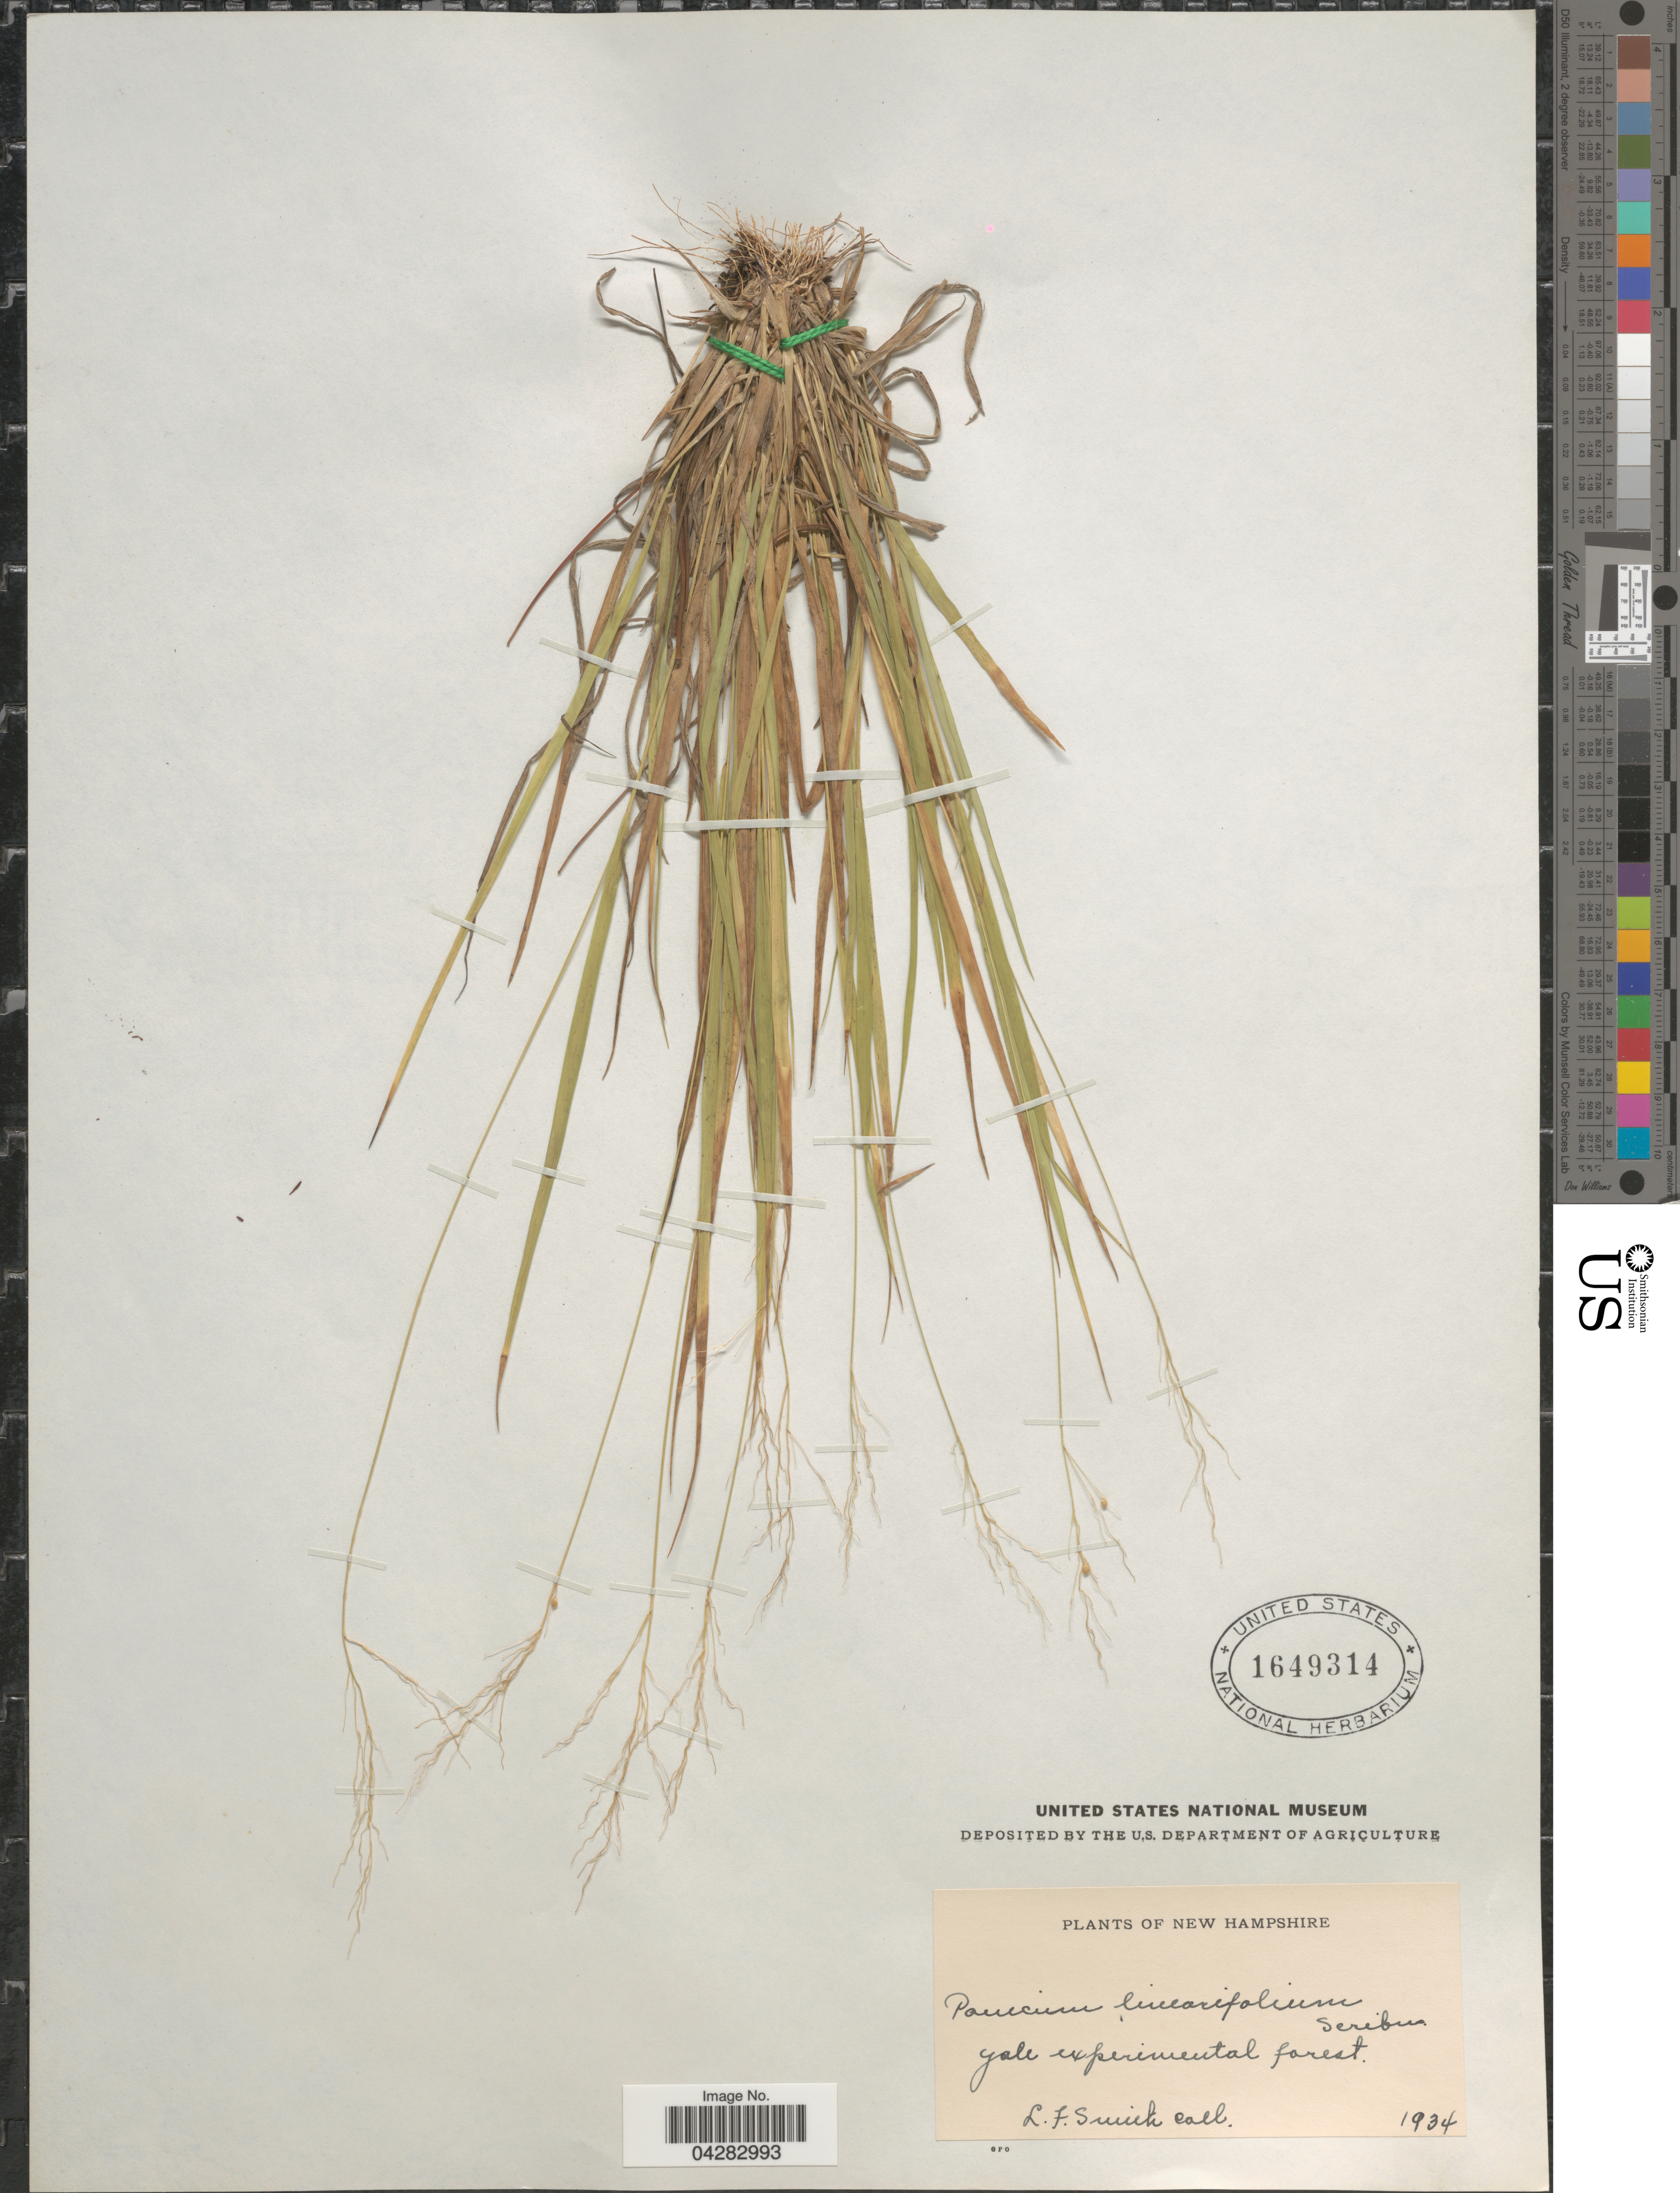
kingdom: Plantae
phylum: Tracheophyta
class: Liliopsida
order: Poales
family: Poaceae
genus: Dichanthelium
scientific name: Dichanthelium linearifolium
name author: (Scribn.) Gould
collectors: L. Smith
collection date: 1934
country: United States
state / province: New Hampshire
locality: Yale experimental forest.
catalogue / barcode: US 1649314